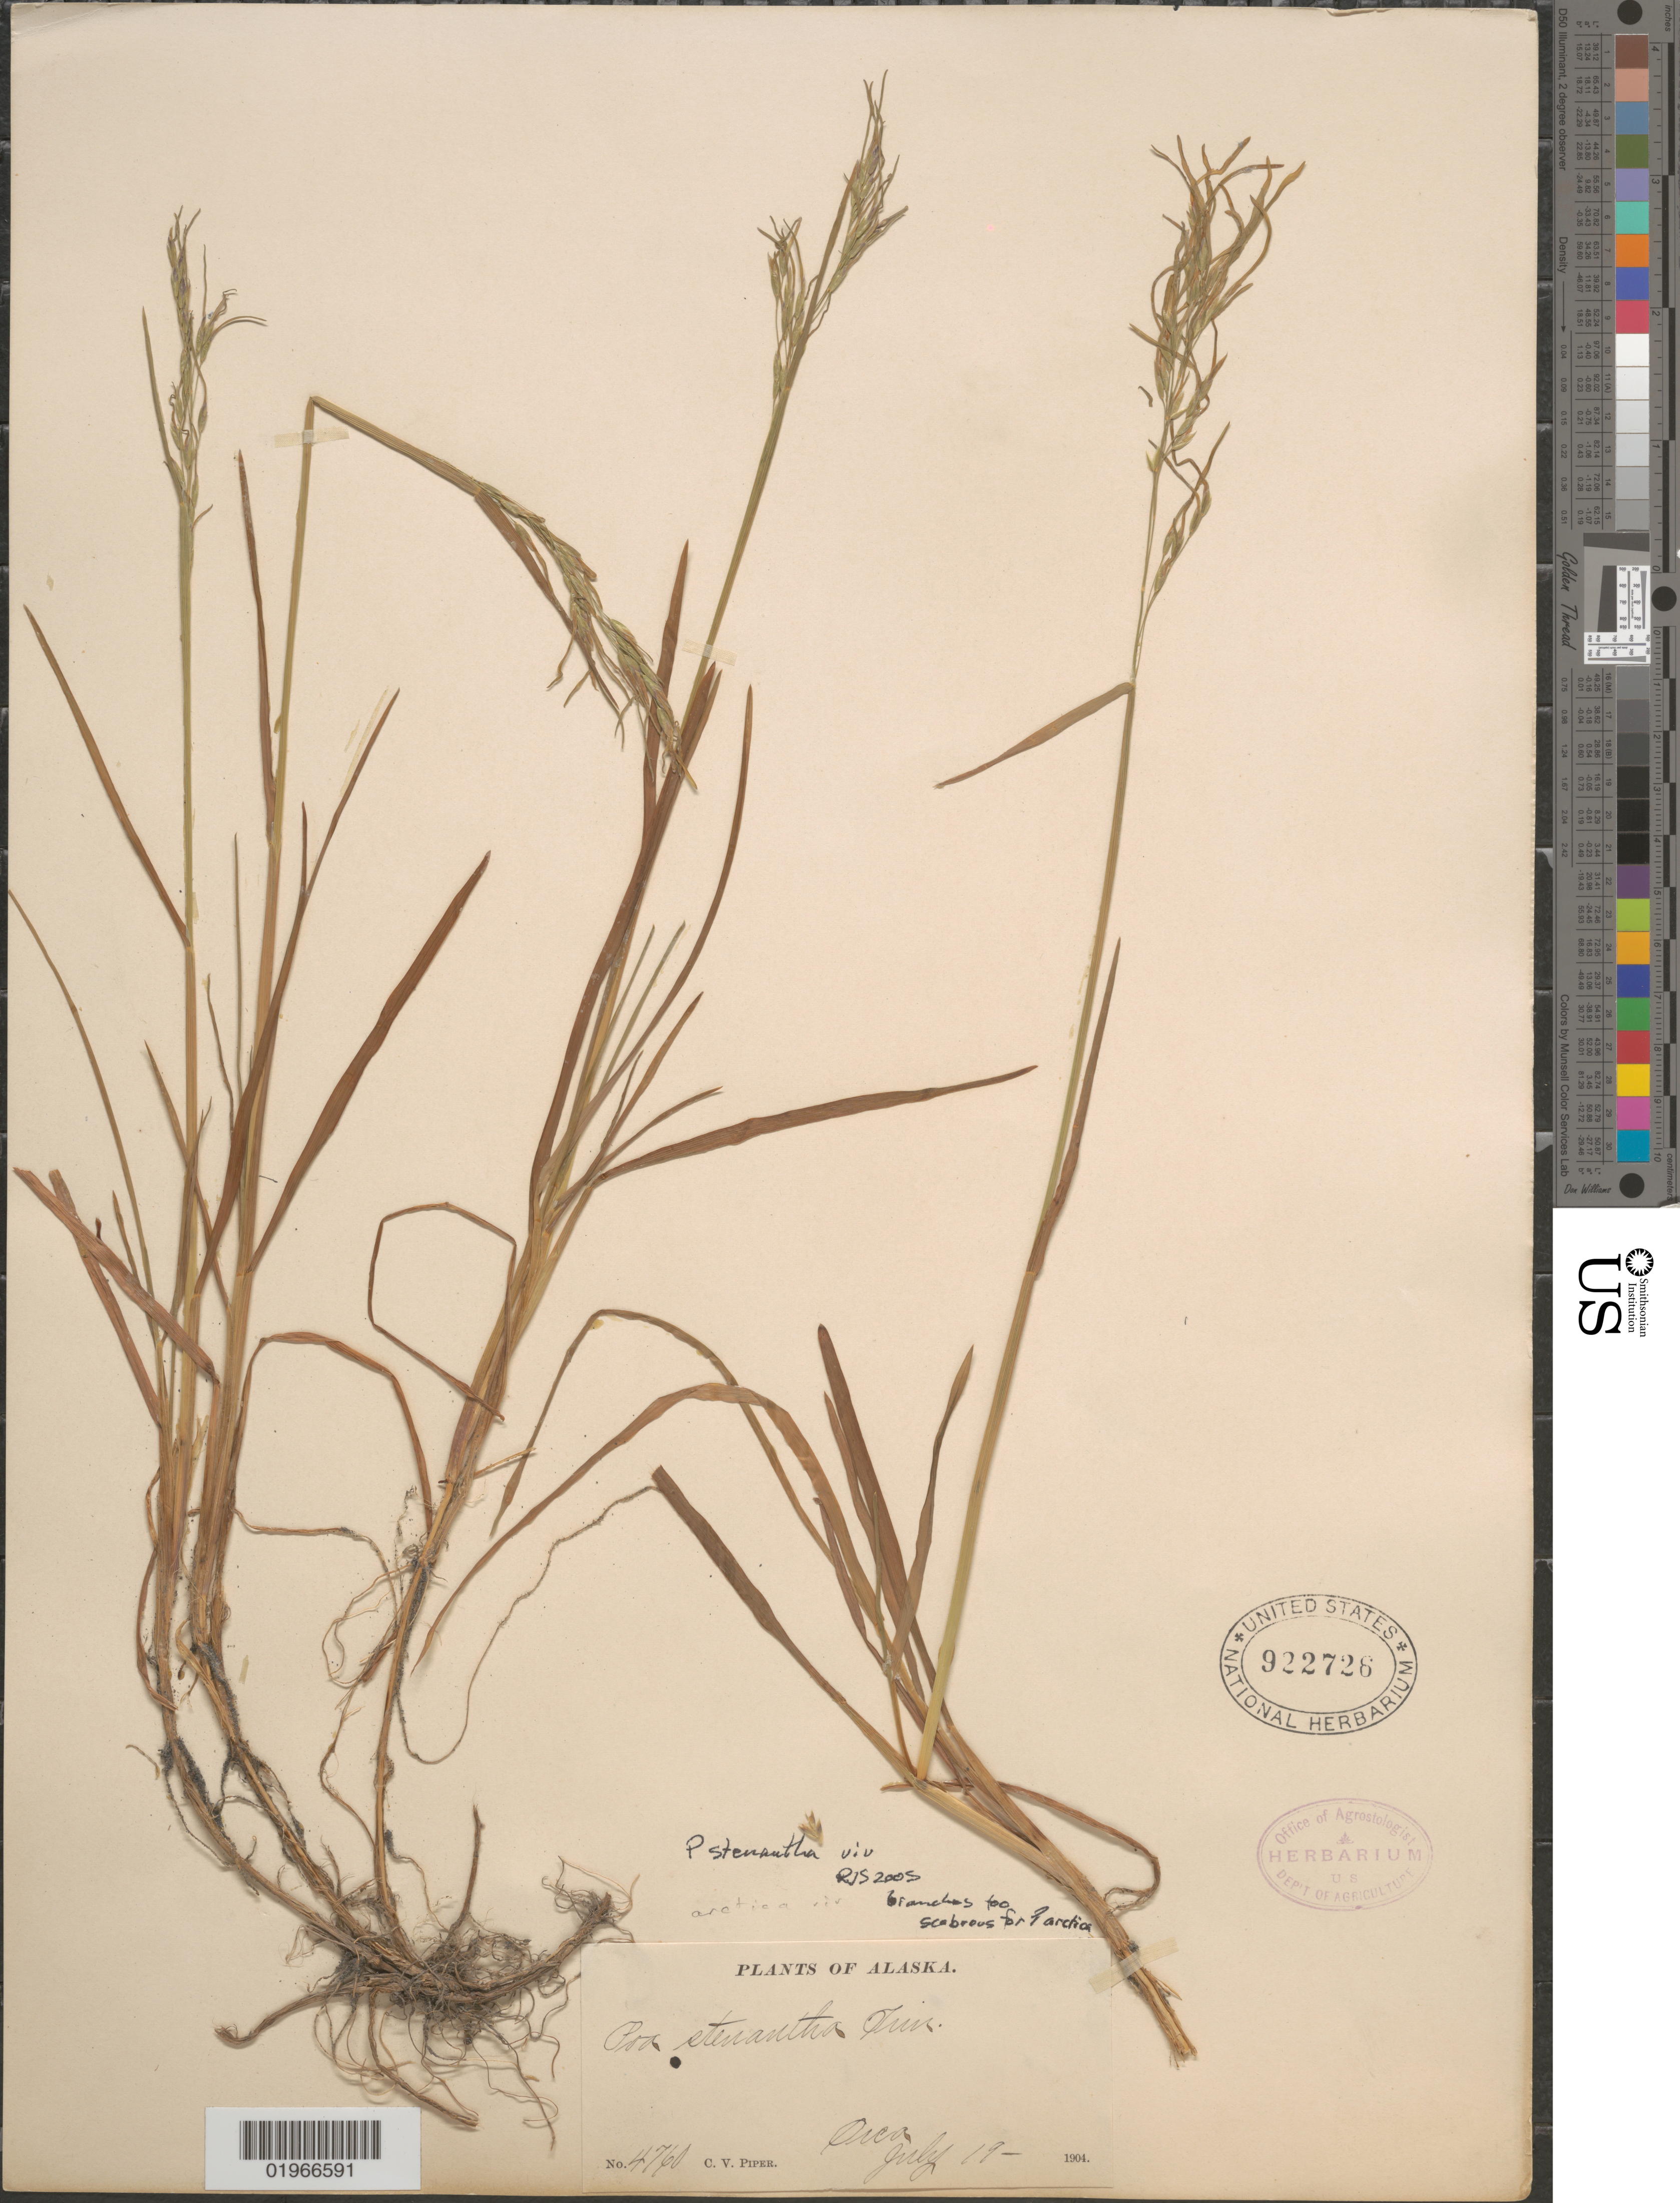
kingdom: Plantae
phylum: Tracheophyta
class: Liliopsida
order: Poales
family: Poaceae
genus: Poa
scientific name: Poa stenantha var. vivipara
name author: Trin.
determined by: Soreng, Robert J., Research Associate (BOT), Smithsonian Institution - National Museum of Natural History (UNITED STATES)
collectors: C. V. Piper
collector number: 4760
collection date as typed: July 19 - 1904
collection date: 1904-07-19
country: United States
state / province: Alaska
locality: Orca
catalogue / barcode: US 922726